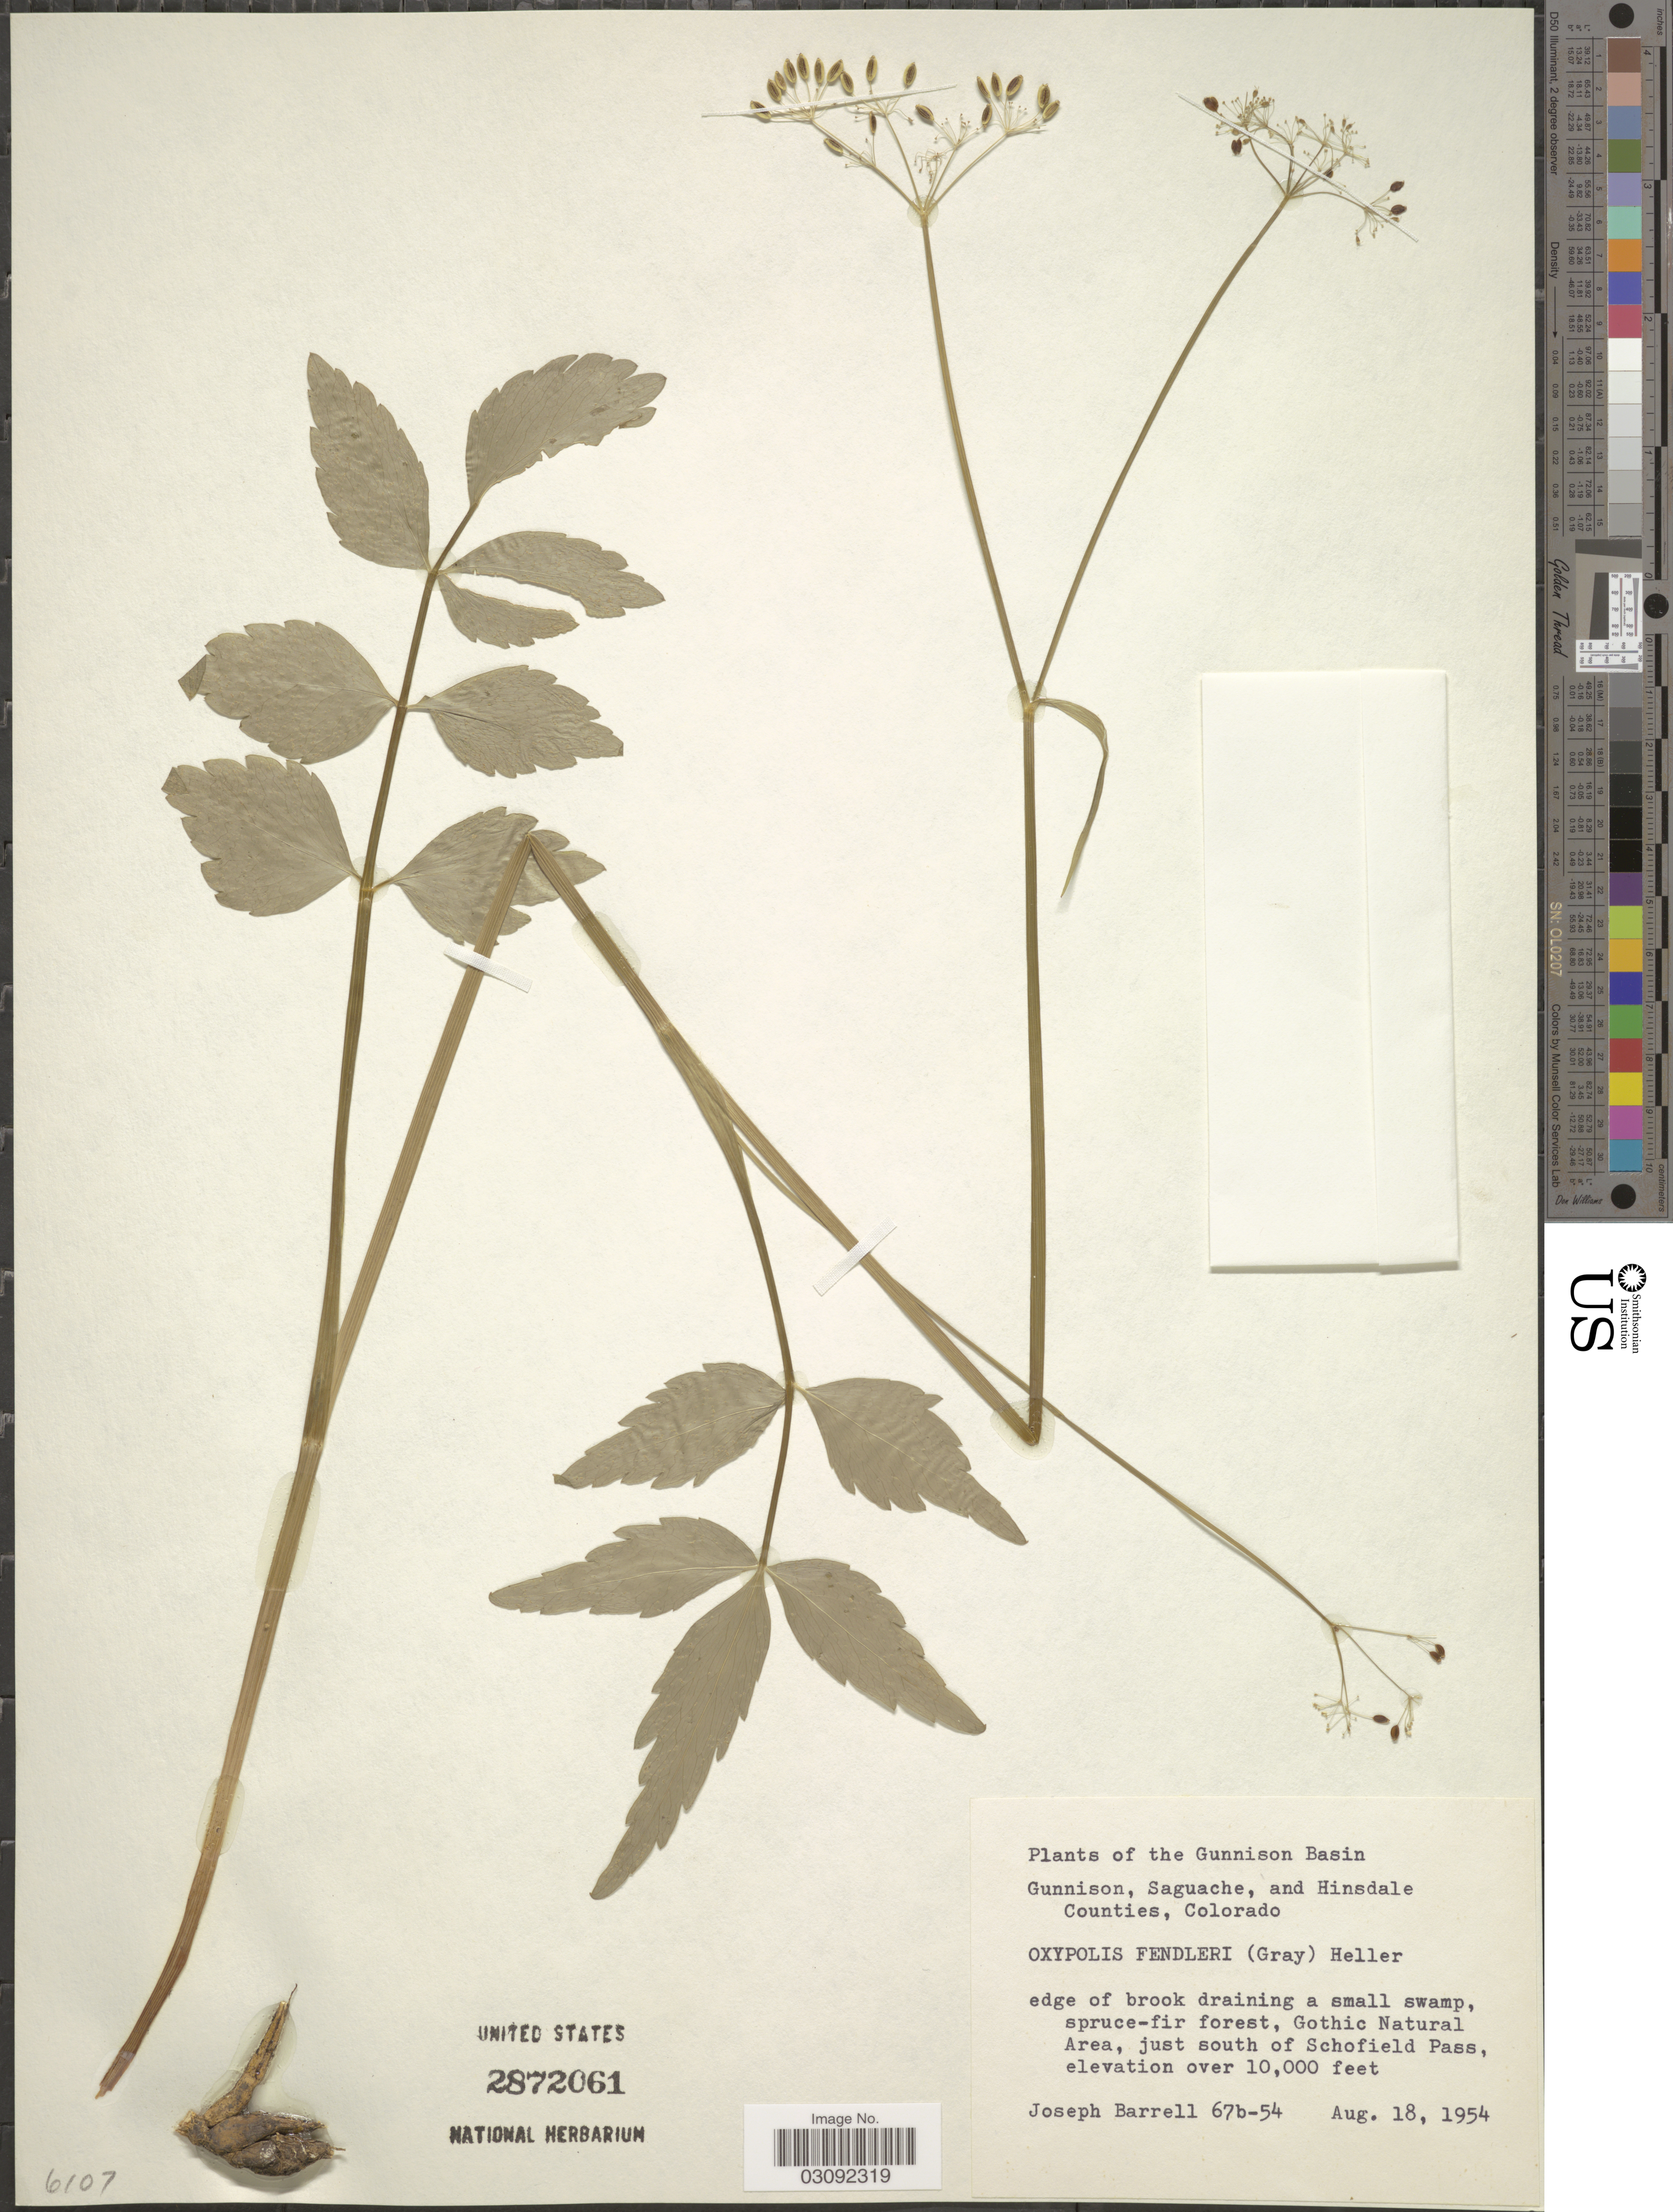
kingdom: Plantae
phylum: Tracheophyta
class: Magnoliopsida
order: Apiales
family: Apiaceae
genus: Oxypolis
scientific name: Oxypolis fendleri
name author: (A. Gray) A. Heller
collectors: J. Barrell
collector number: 67b-54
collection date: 1954-08-18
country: United States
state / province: Colorado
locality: Gunnison Basin. Gunnison, Saguache, and Hinsdale Counties. Gothic Natural Area, just south of Schofield Pass.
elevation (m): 3048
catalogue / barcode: US 2872061